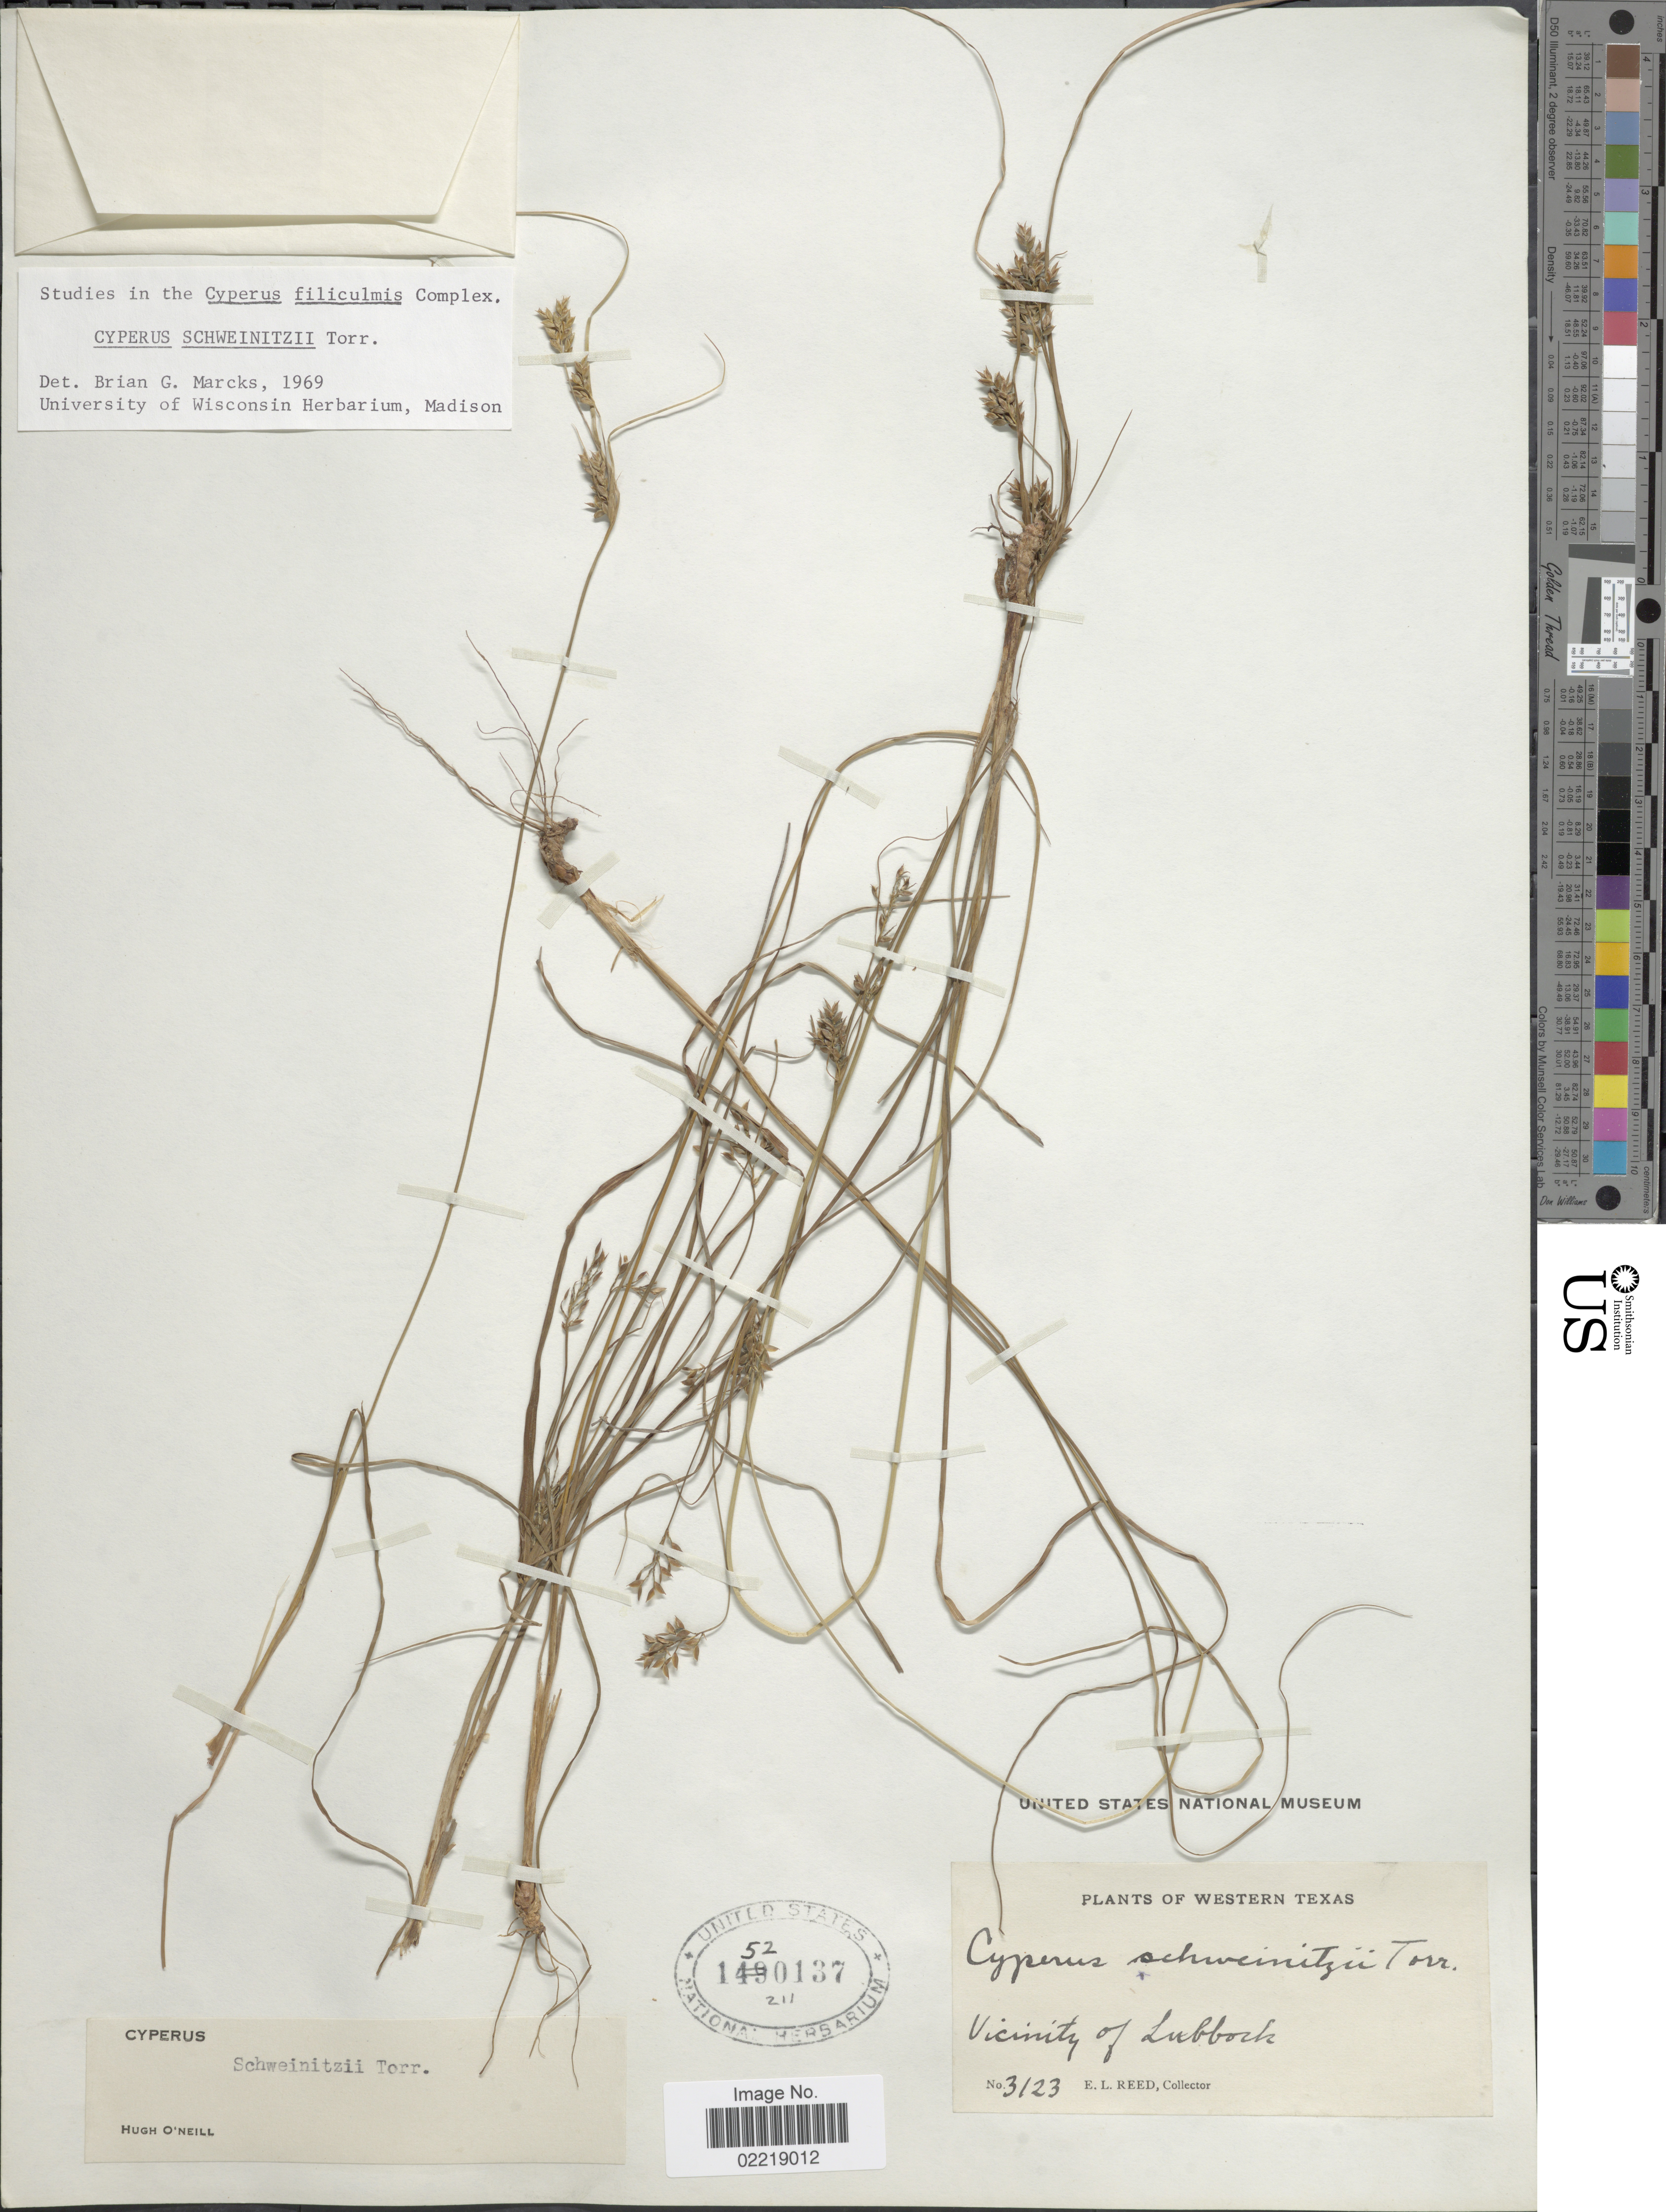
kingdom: Plantae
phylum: Tracheophyta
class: Liliopsida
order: Poales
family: Cyperaceae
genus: Cyperus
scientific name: Cyperus schweinitzii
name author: Torr.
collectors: E. Reed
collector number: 3123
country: United States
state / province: Texas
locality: Western Texas, Vicinity of Lubbock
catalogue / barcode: US 1520137